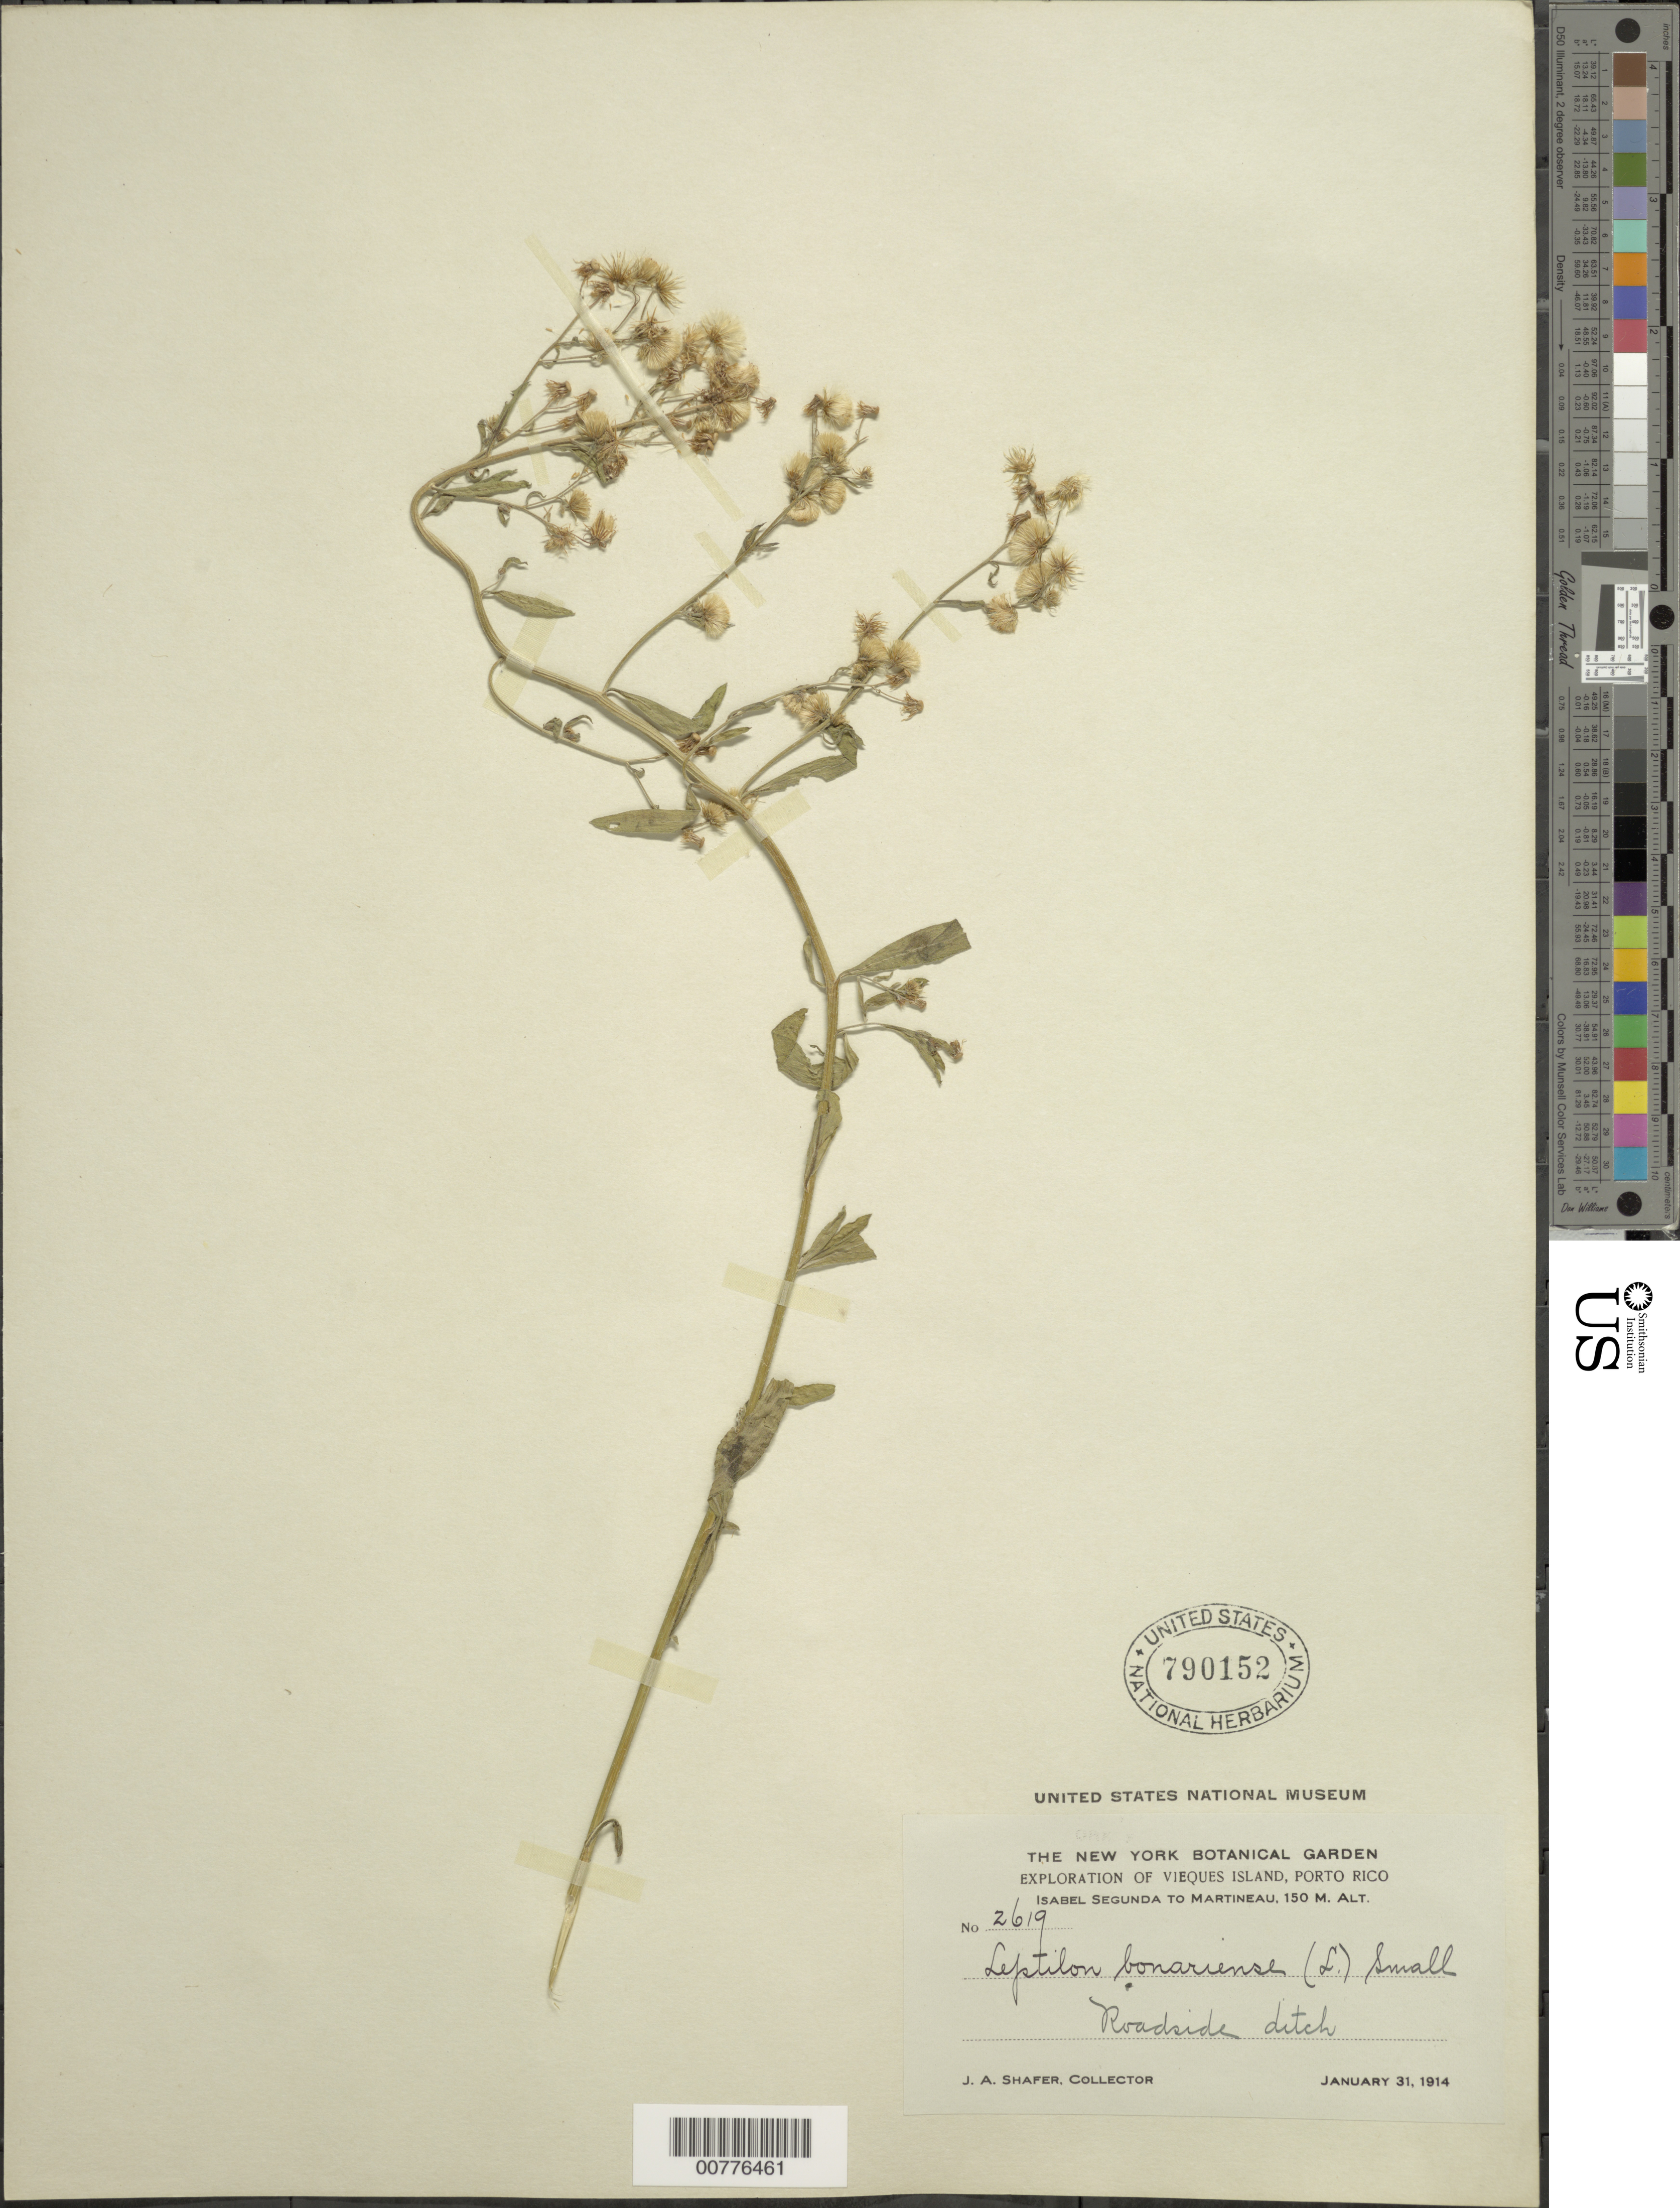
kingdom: Plantae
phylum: Tracheophyta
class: Magnoliopsida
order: Asterales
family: Asteraceae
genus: Conyza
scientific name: Conyza bonariensis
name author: (L.) Cronq.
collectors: J. A. Shafer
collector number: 2619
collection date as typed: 31 Jan 1914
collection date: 1914-01-31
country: Puerto Rico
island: Vieques I.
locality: Isabel Segunda to Martineau. Roadside ditch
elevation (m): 150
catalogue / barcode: US 790152